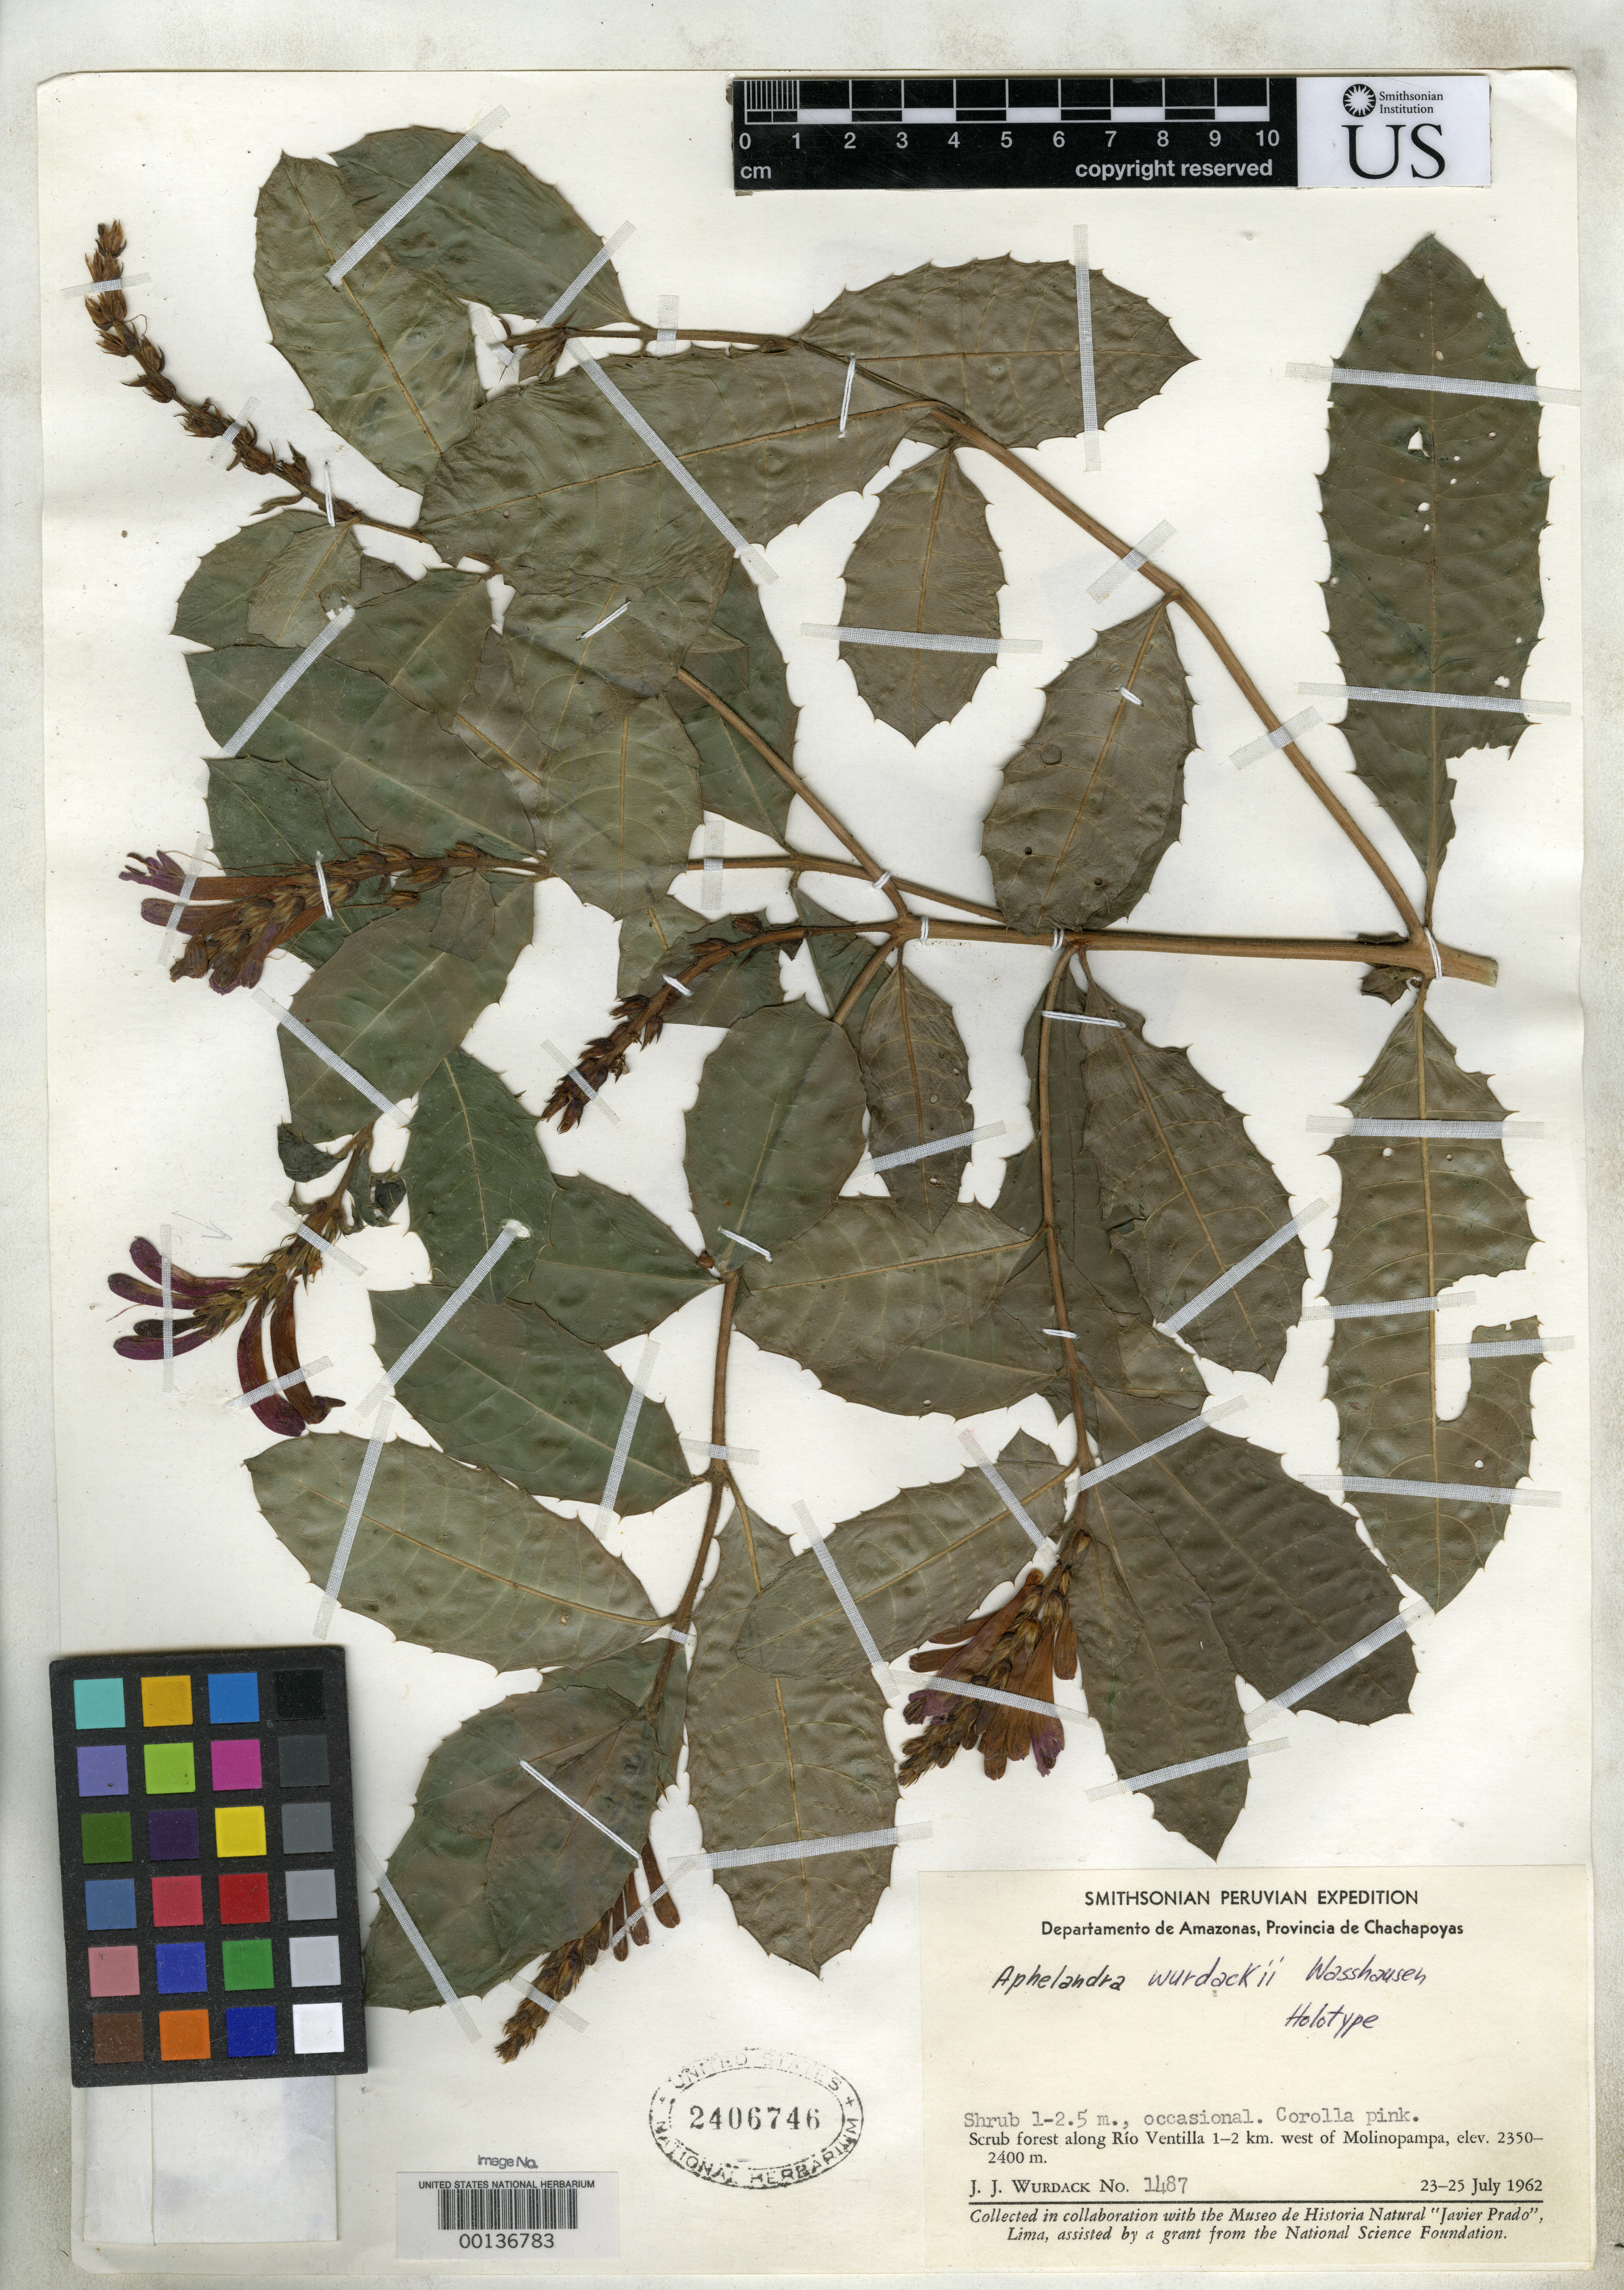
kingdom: Plantae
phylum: Tracheophyta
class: Magnoliopsida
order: Lamiales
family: Acanthaceae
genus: Aphelandra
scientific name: Aphelandra wurdackii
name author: Wassh.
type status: Holotype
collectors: J. J. Wurdack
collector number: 1487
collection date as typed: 23 Jul 1962 to 25 Jul 1962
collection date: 1962-07-23/1962-07-25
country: Peru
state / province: Amazonas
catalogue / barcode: US 2406746